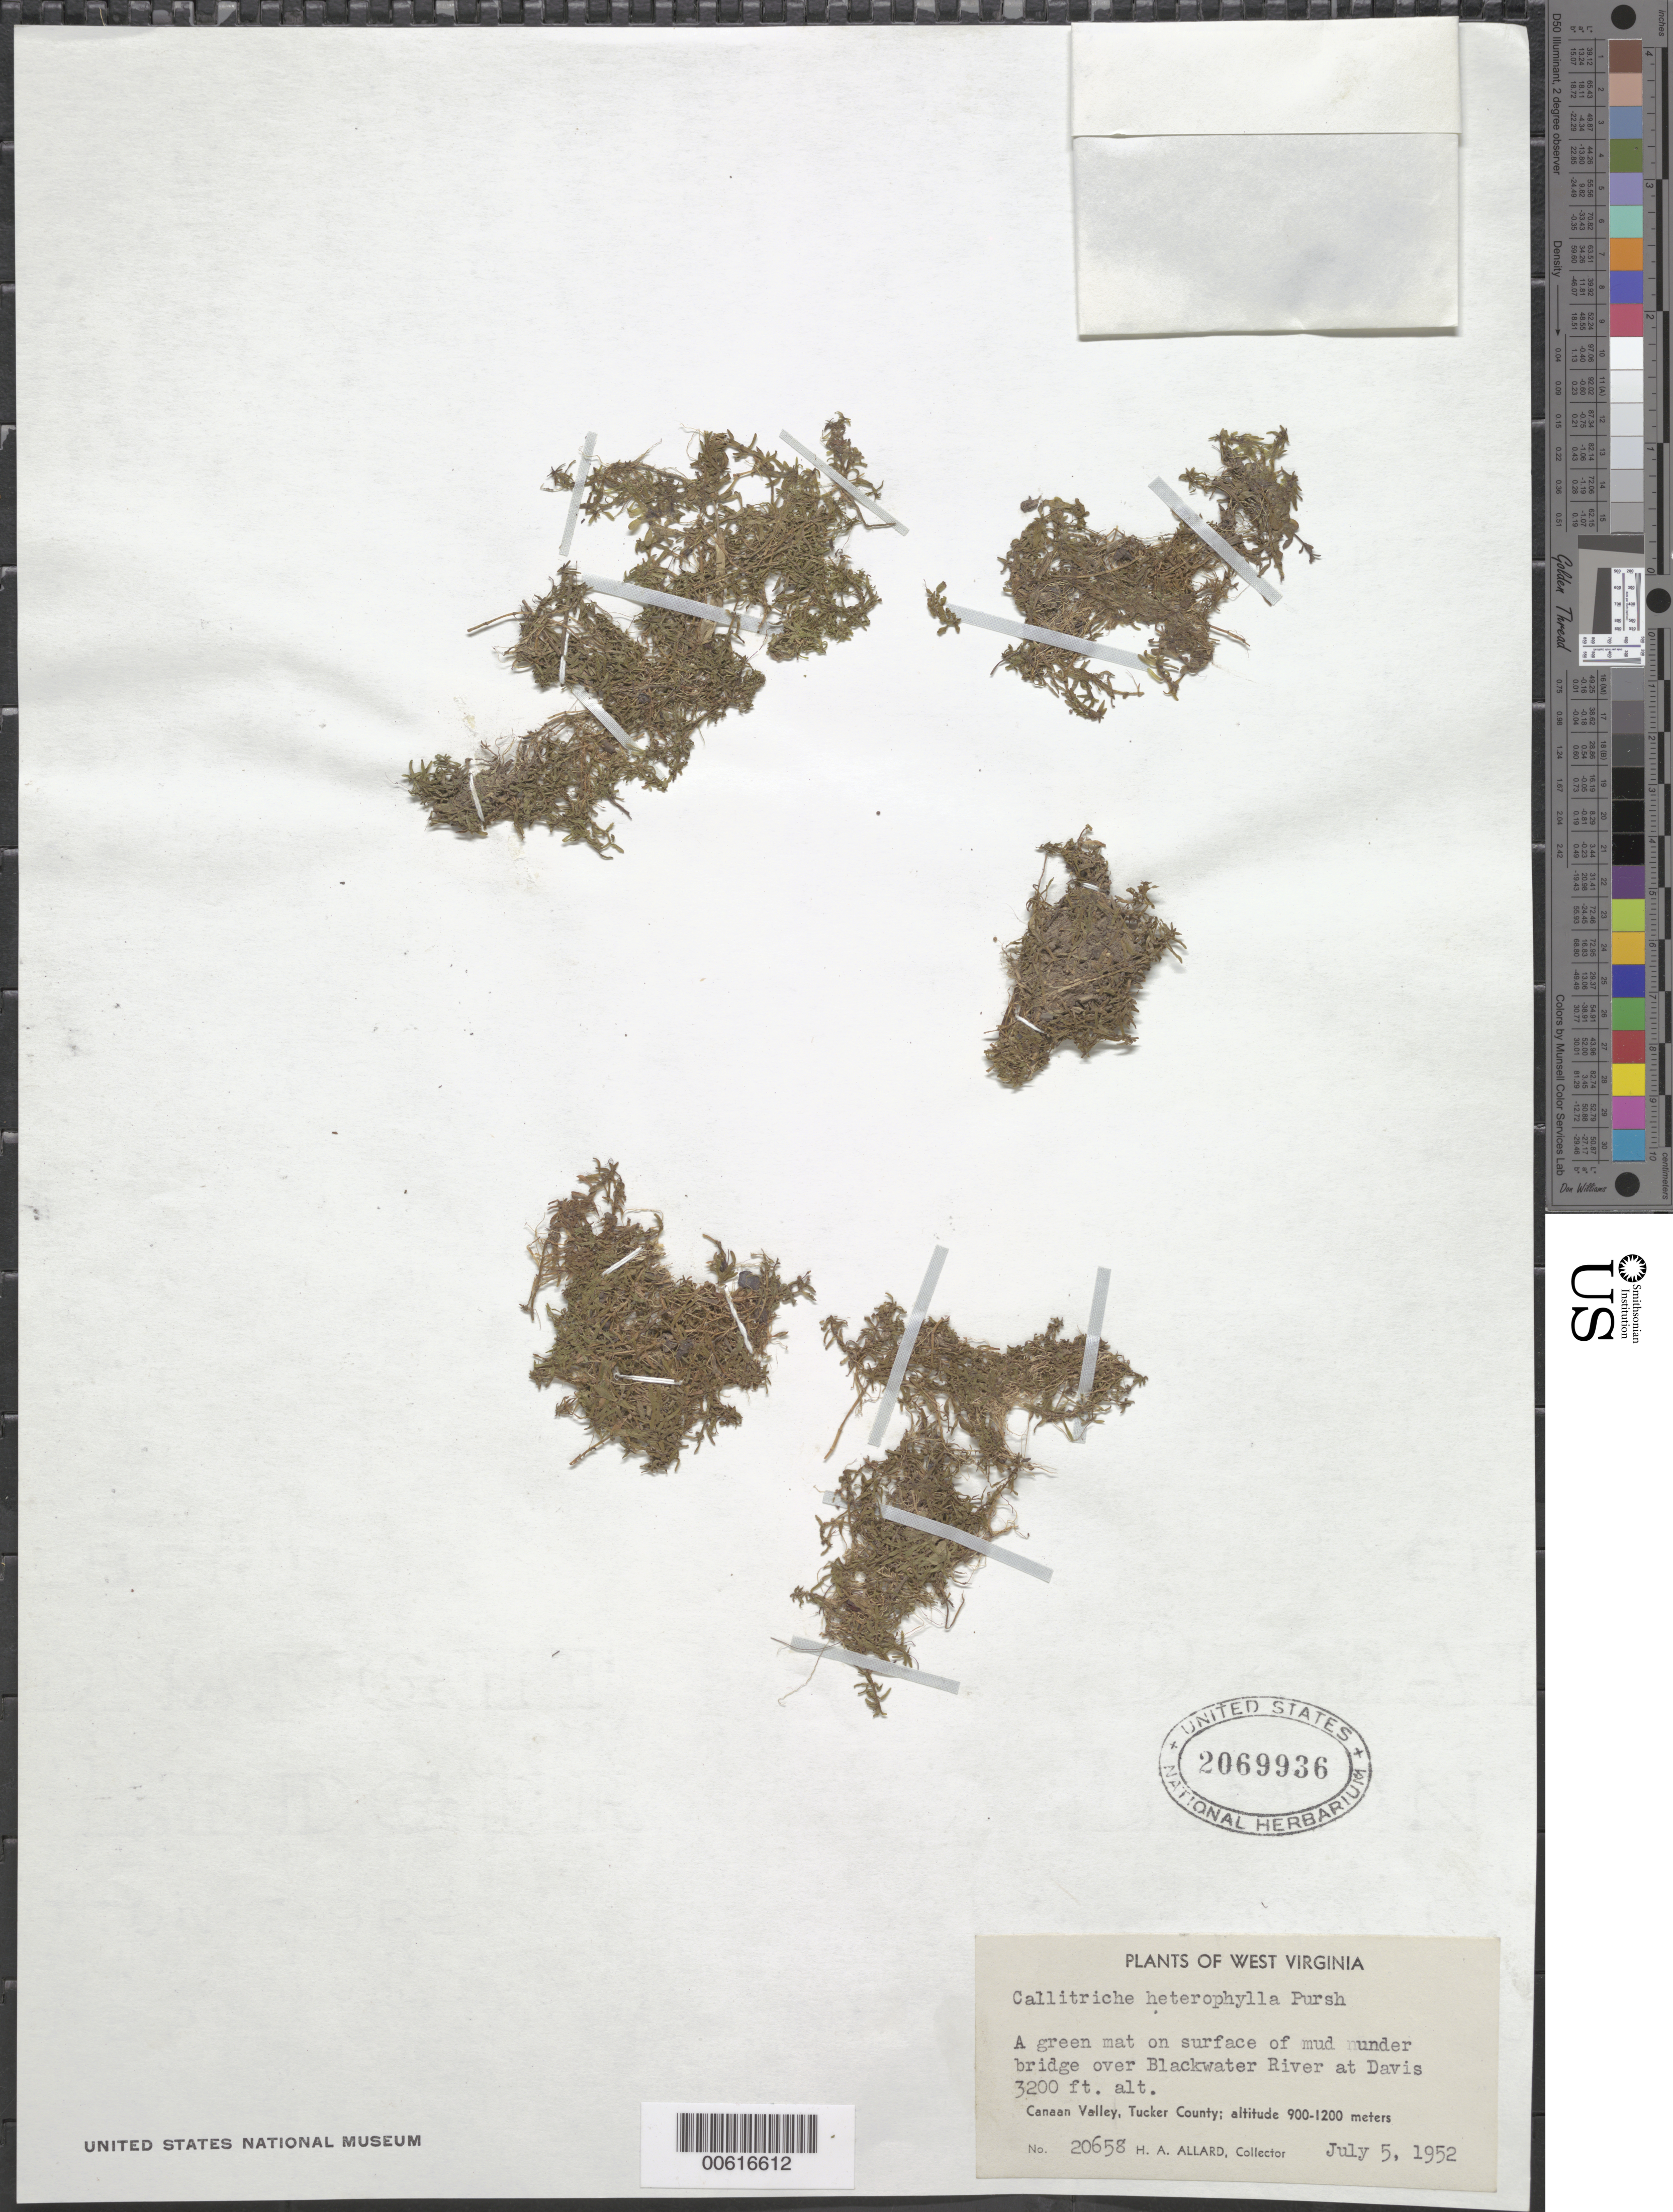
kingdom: Plantae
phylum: Tracheophyta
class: Magnoliopsida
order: Lamiales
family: Plantaginaceae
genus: Callitriche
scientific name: Callitriche heterophylla Pursh emend. Darby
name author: Pursh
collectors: H. A. Allard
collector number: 20658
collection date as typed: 05 Jul 1952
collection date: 1952-07-05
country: United States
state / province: West Virginia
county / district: Tucker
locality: Canaan Valley, under bridge over Blackwater River at Davis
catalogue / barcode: US 2069936